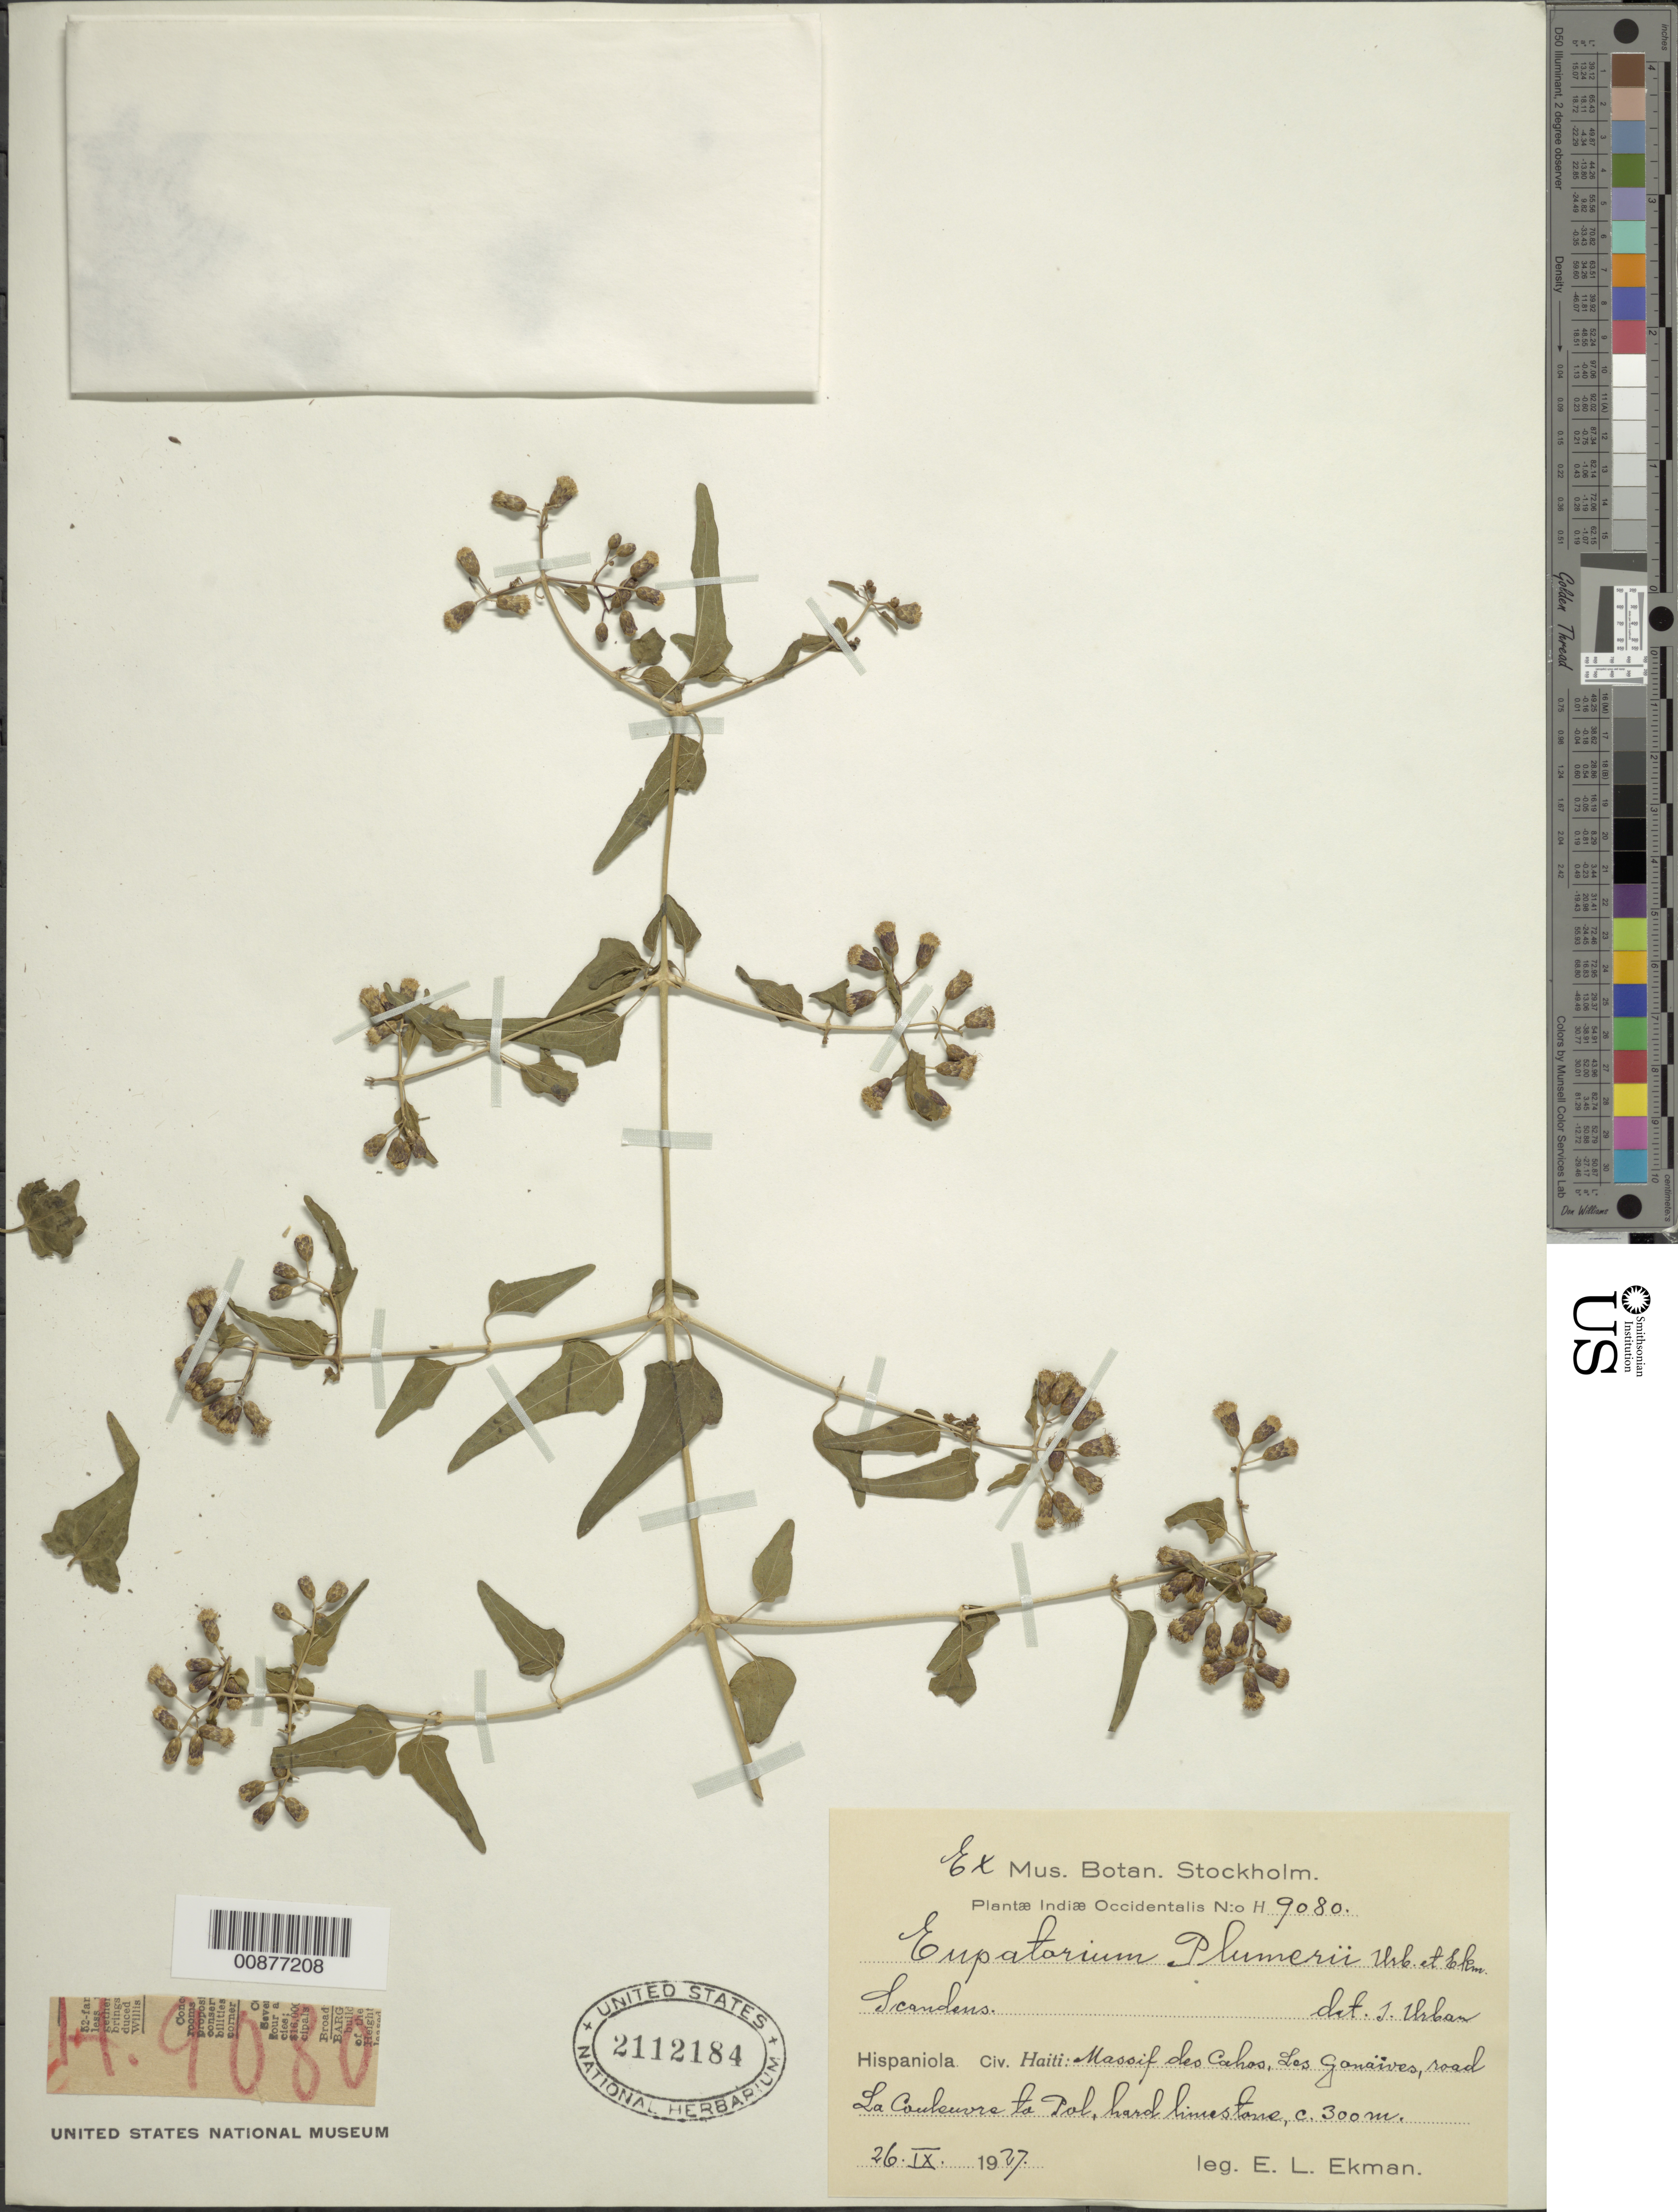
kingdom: Plantae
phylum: Tracheophyta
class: Magnoliopsida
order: Asterales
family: Asteraceae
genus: Osmiopsis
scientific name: Osmiopsis plumerii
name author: (Urb. & Ekman) R.M. King & H. Rob.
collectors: E. L. Ekman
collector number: H 9080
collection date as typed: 26 Sep 1927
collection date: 1927-09-26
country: Haiti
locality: Massif des Cahos, Les Ganaives, road La Couheuvrs (sp?) to Pol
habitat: Hard limestone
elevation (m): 300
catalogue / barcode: US 2112184